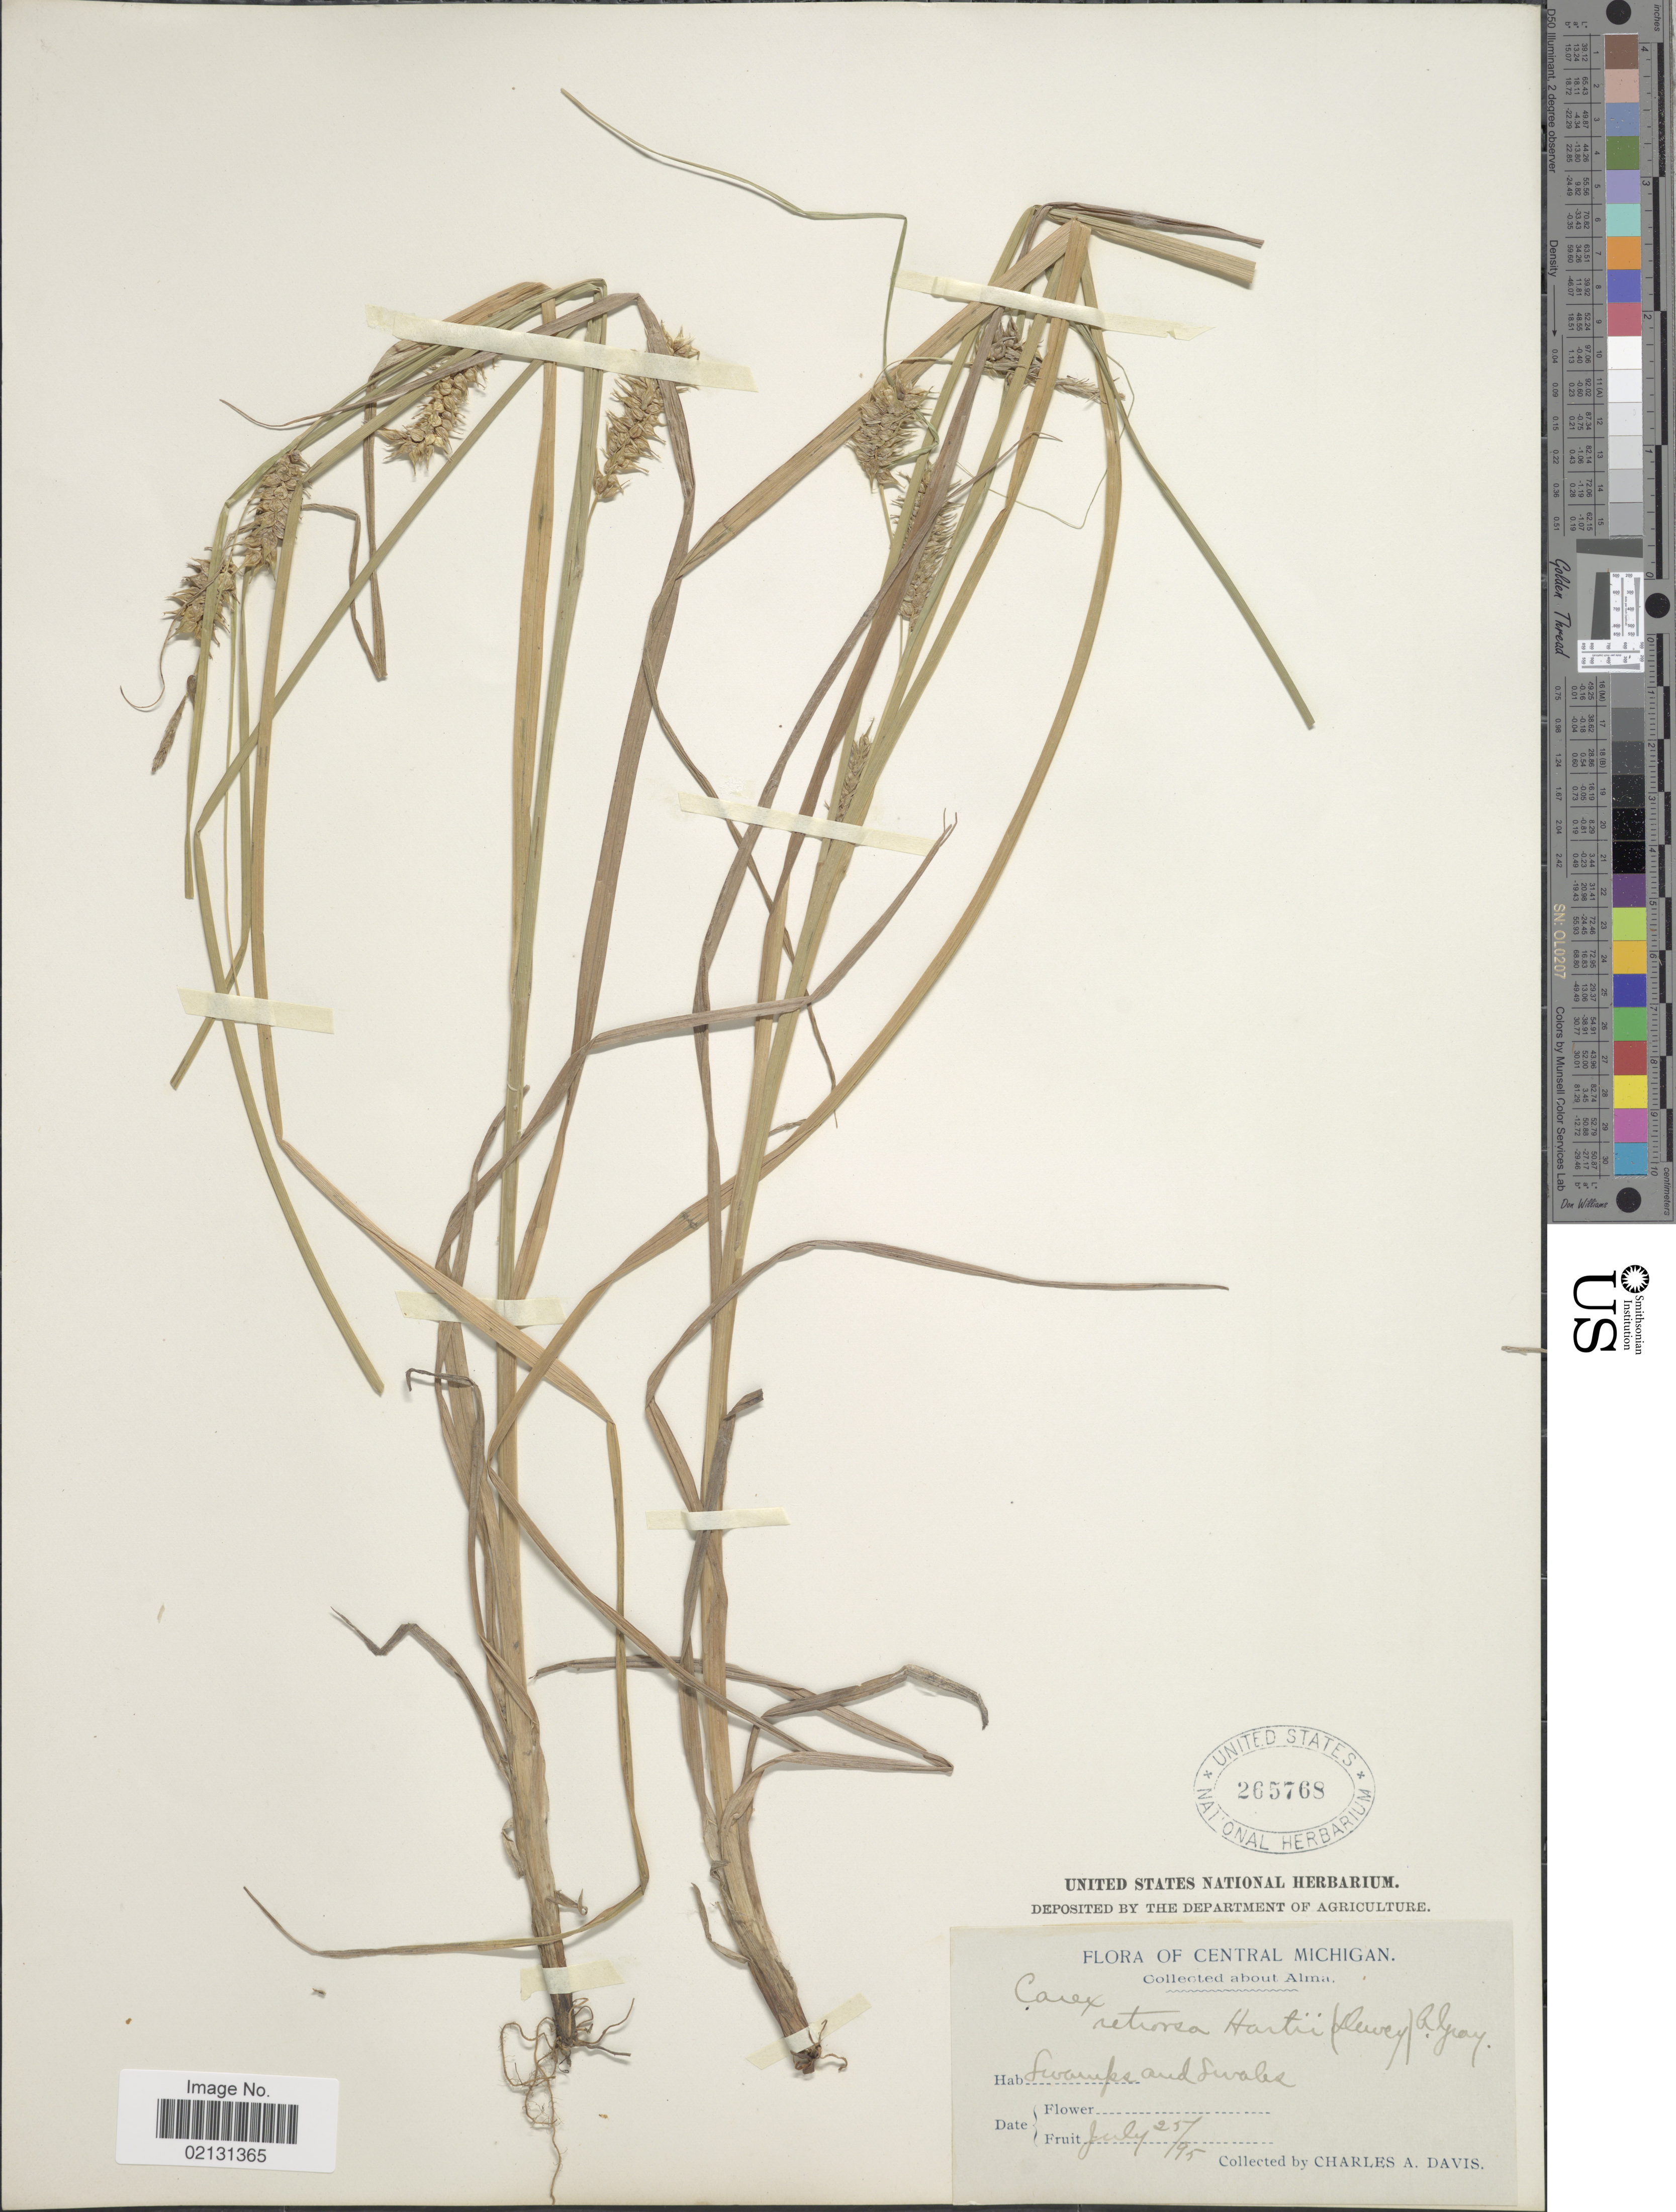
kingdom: Plantae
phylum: Tracheophyta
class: Liliopsida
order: Poales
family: Cyperaceae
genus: Carex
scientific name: Carex retrorsa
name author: Schwein.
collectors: C. Davis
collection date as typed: Transcribed d/m/y: 25/7/95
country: United States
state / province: Michigan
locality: Central Michigan, About Alma, Swamps and Swales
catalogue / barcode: US 265768